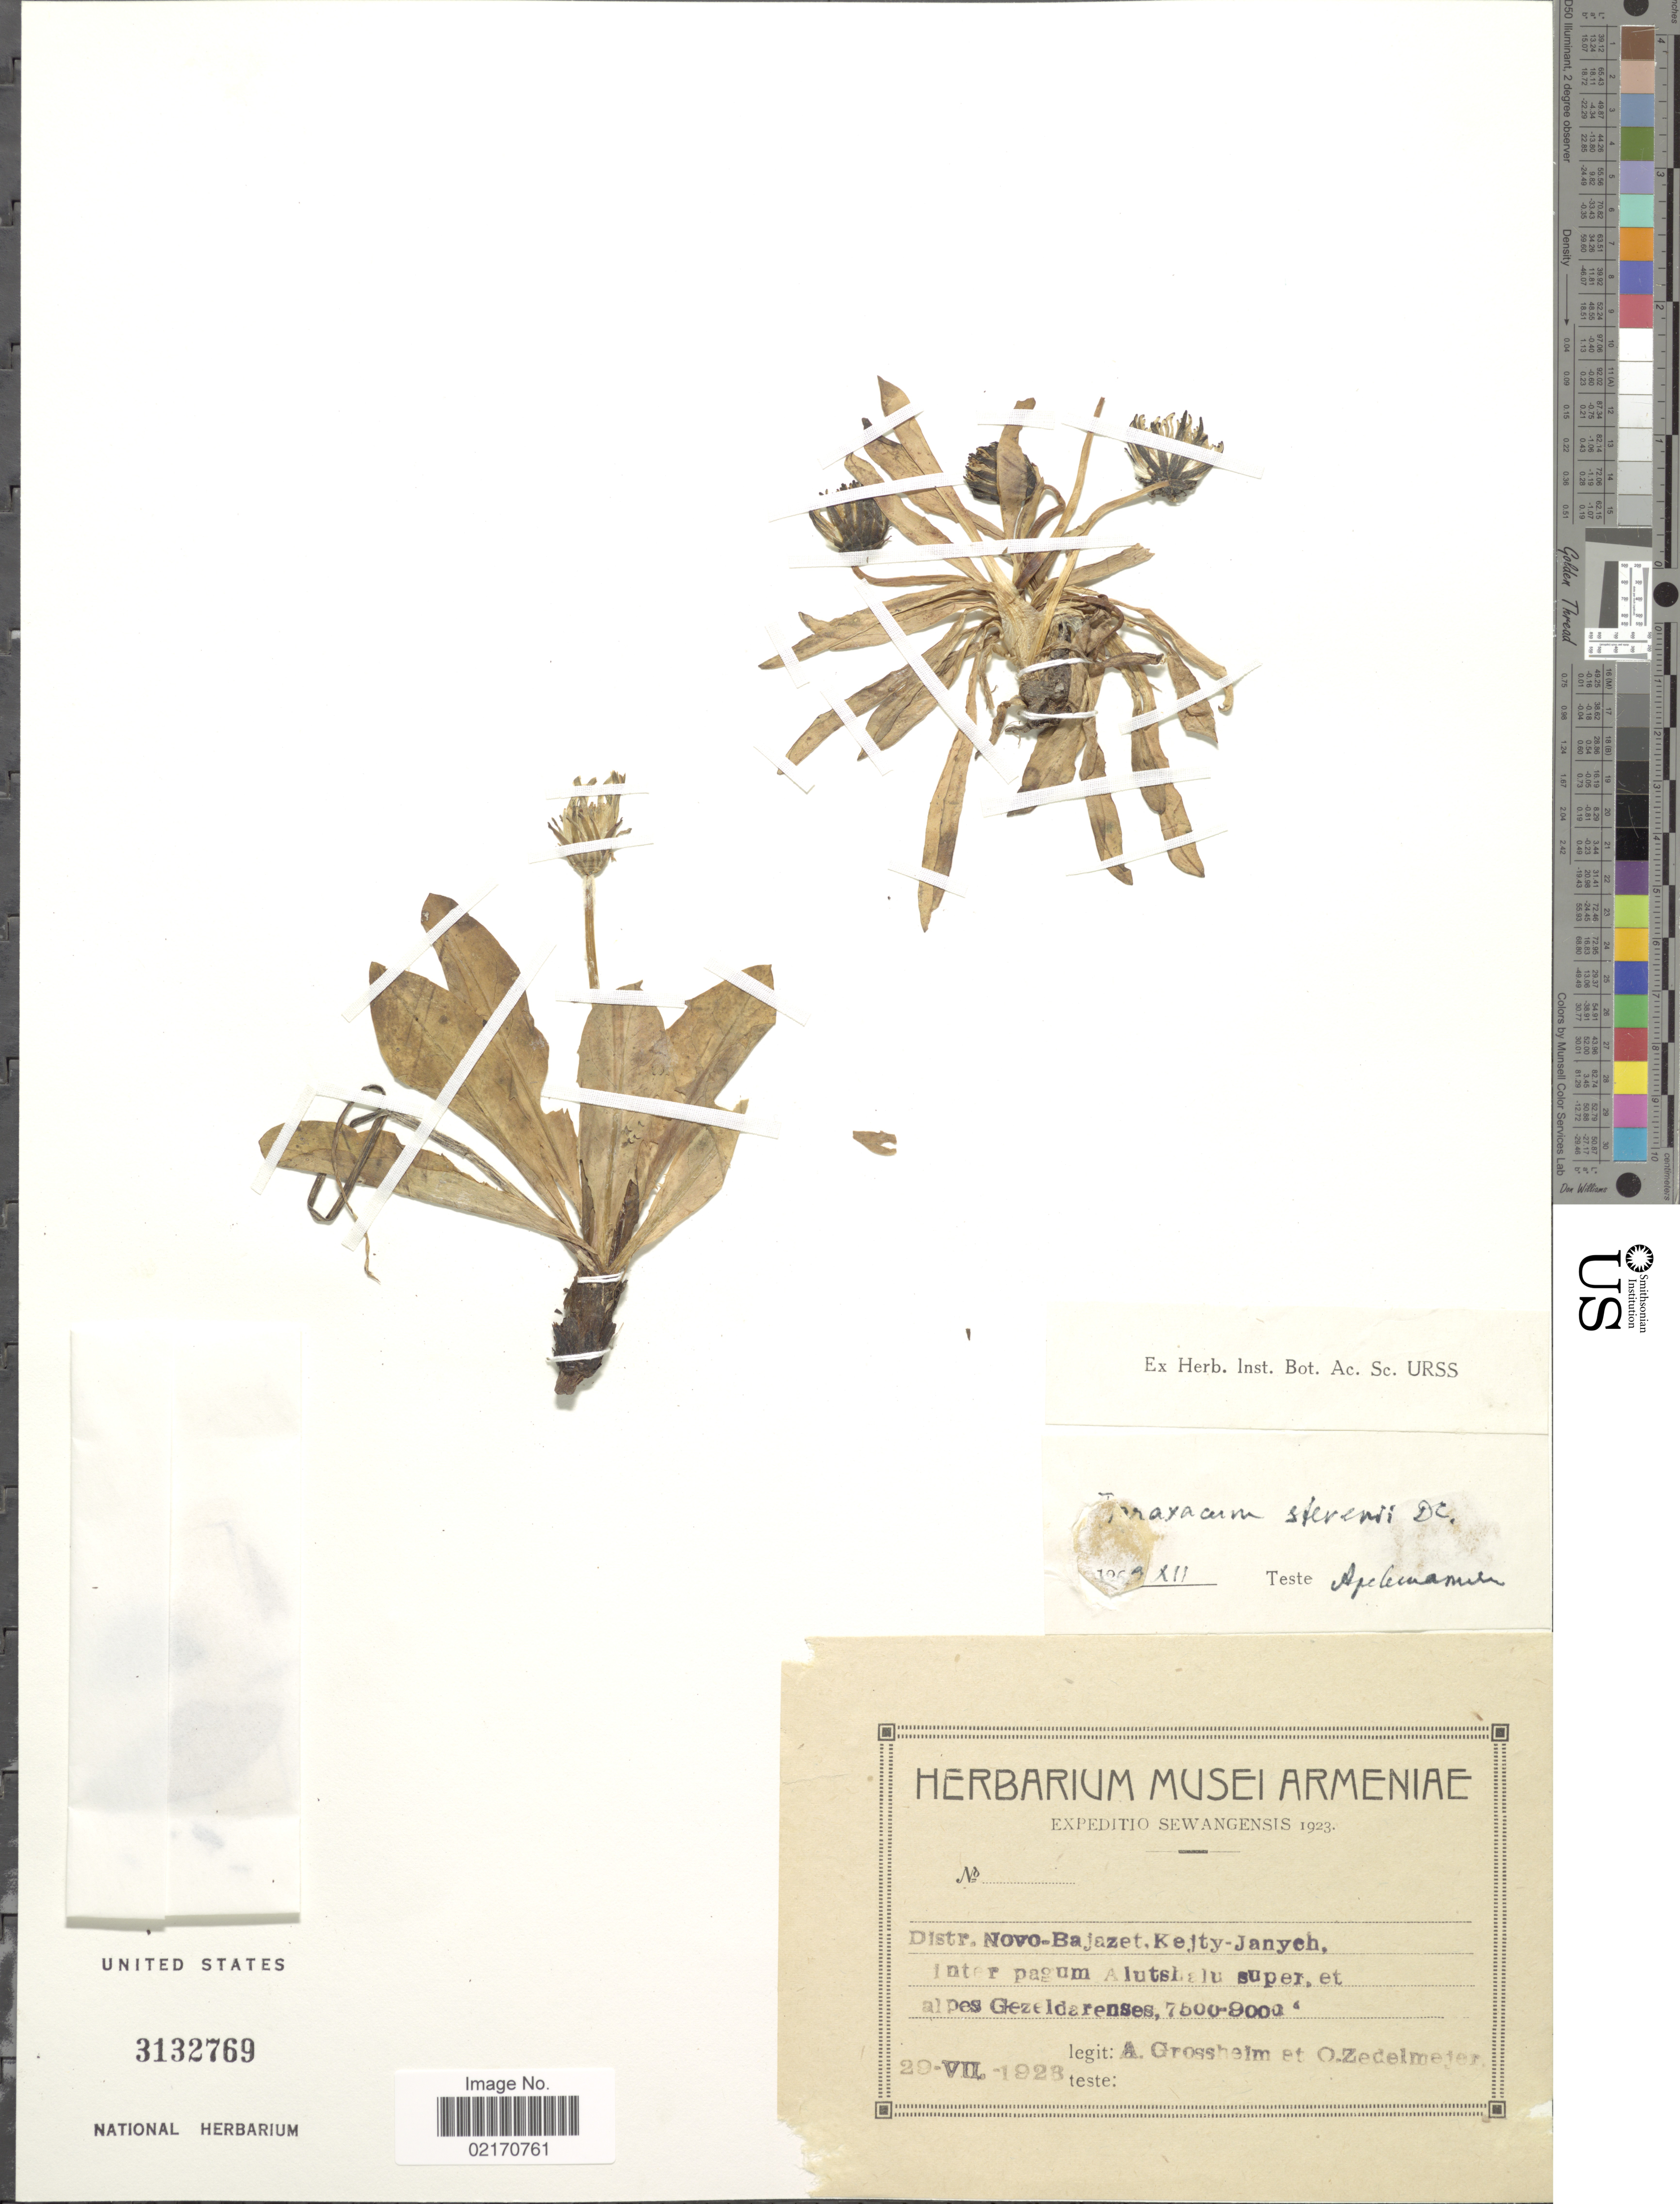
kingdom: Plantae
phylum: Tracheophyta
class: Magnoliopsida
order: Asterales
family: Asteraceae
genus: Taraxacum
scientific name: Taraxacum stevenii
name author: (Spreng.) DC.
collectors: A. Grossheim & O. Zedelmejer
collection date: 1928-07-29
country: Armenia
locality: Sewangensis, Distr. Novo-Bajazet, Kejty-Janyeh, inter pagum Alutshalu super, et alpes Gezeldarenses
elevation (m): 2286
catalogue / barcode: US 3132769